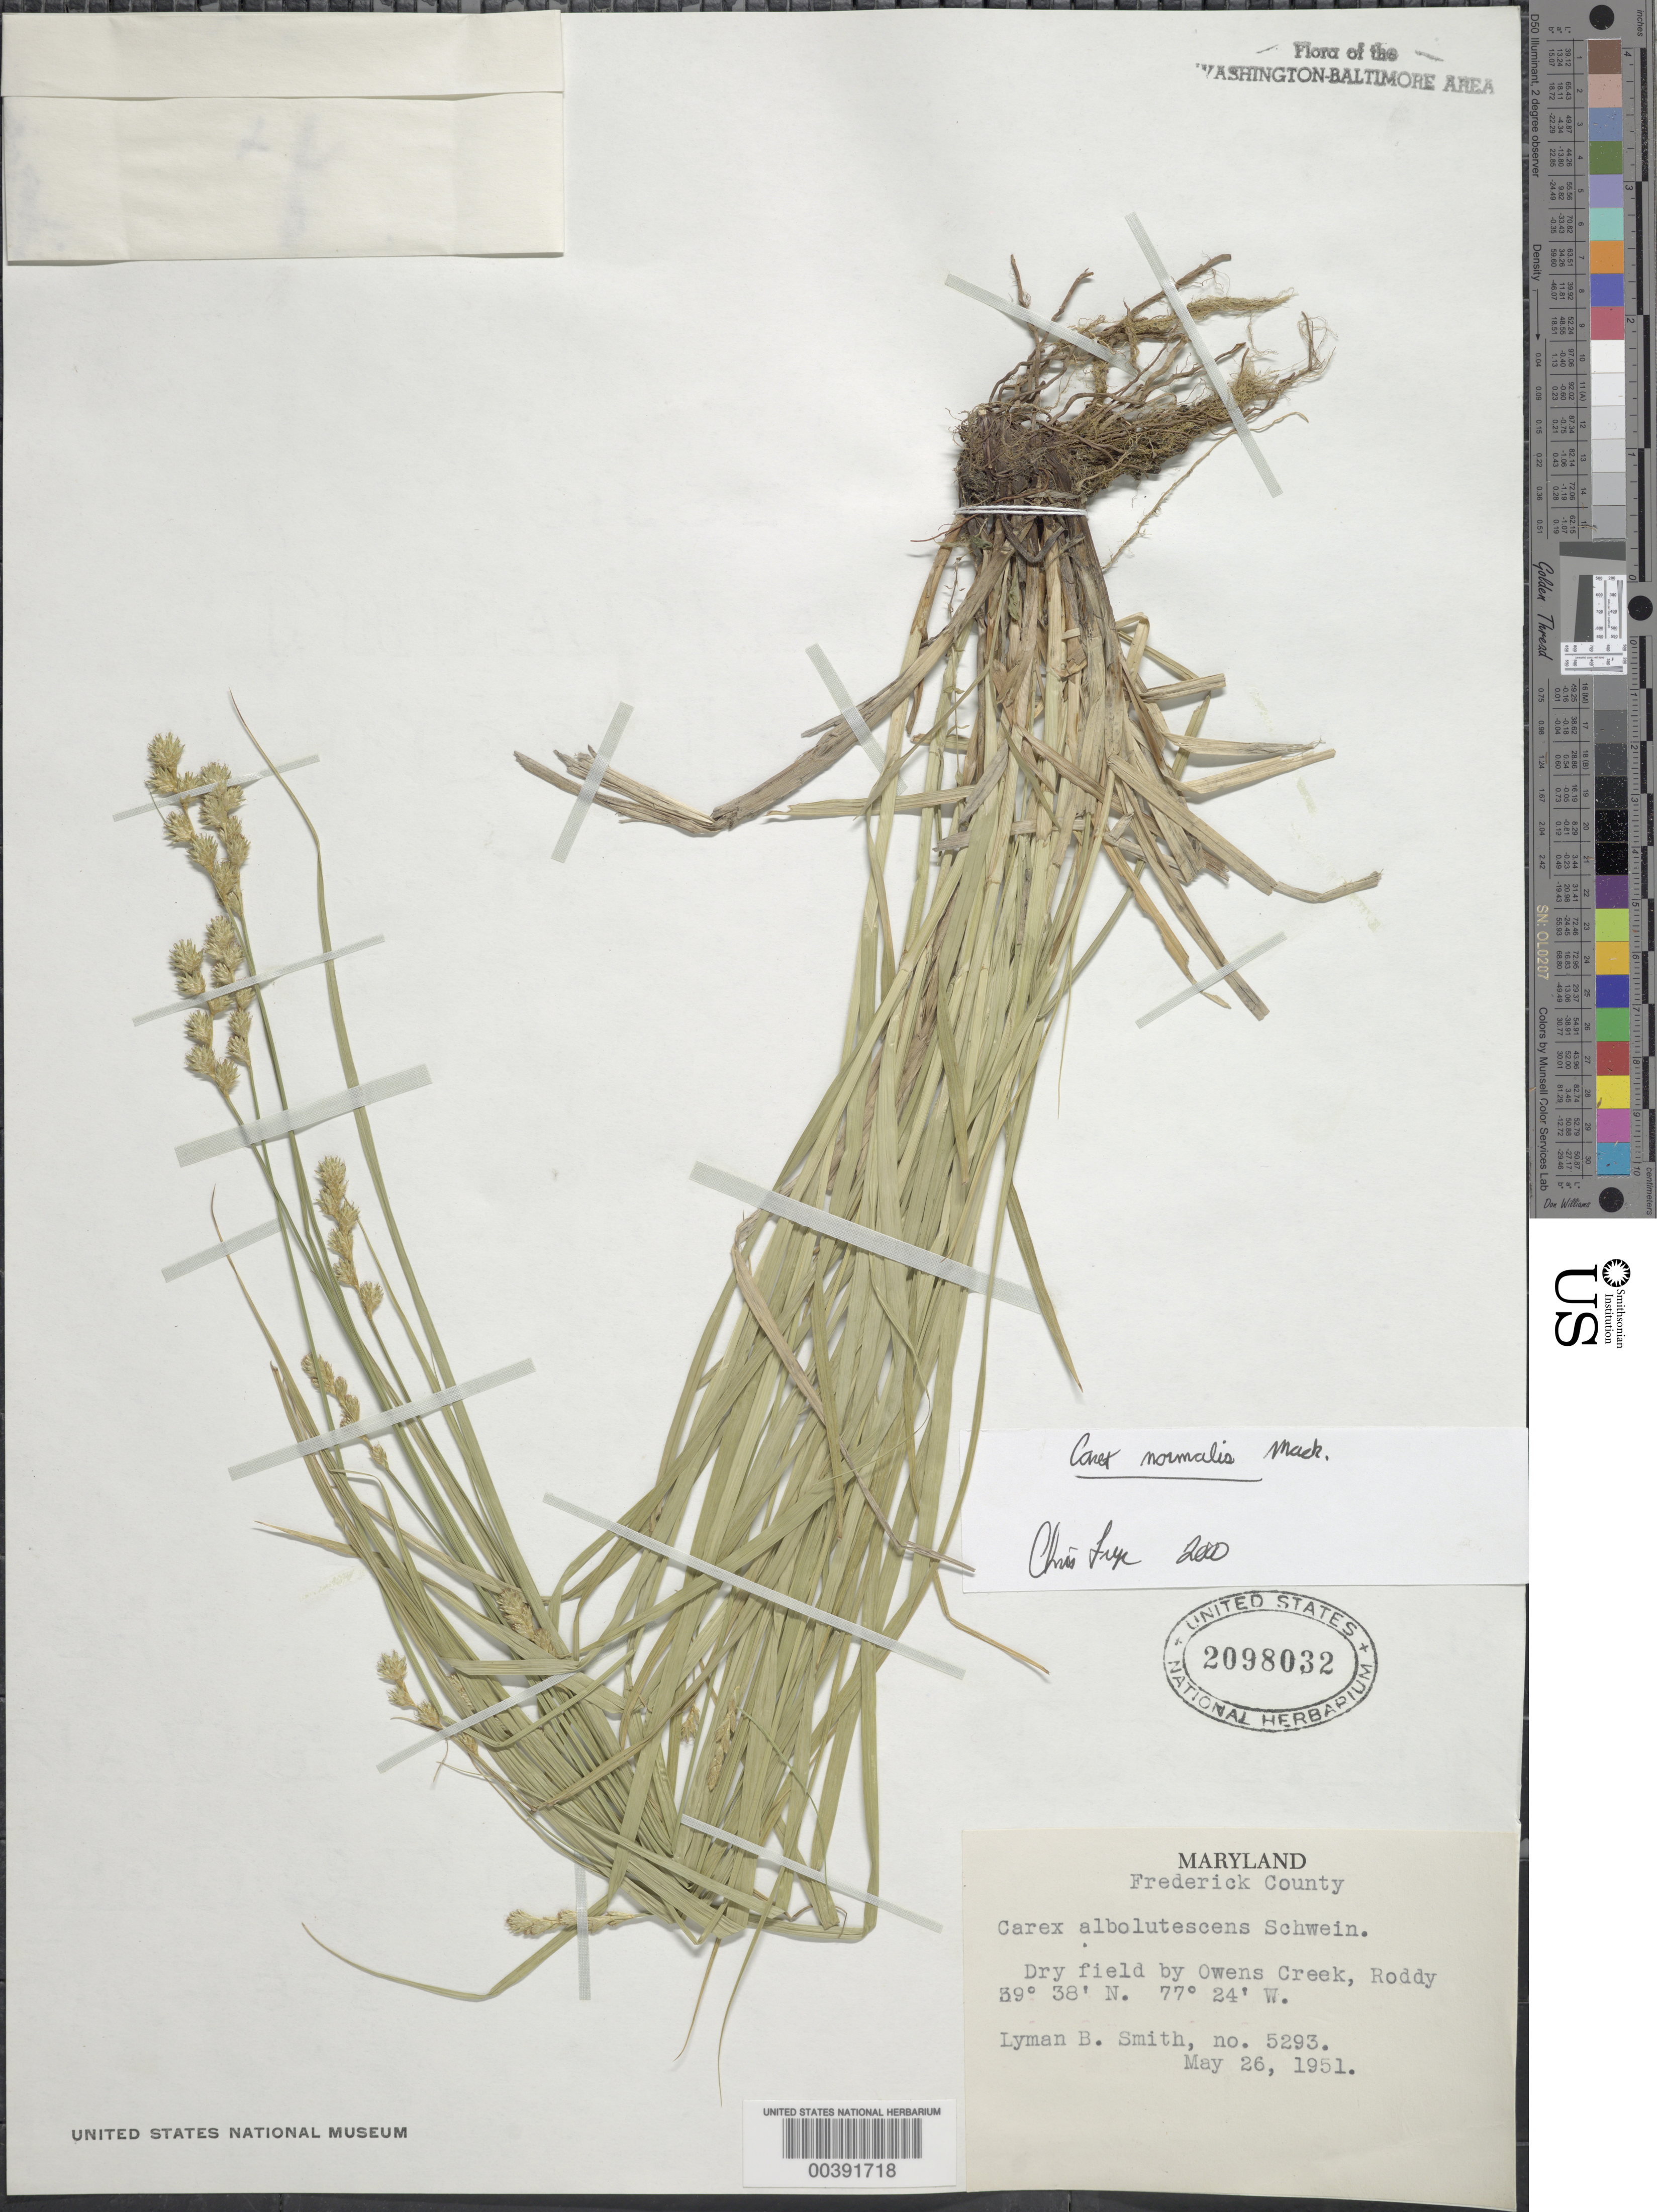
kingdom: Plantae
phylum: Tracheophyta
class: Liliopsida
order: Poales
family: Cyperaceae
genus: Carex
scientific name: Carex normalis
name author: Mack.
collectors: L. Smith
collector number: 5293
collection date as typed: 26 May 1951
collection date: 1951-05-26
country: United States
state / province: Maryland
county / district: Frederick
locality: Owens Creek Roddy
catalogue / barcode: US 2098032